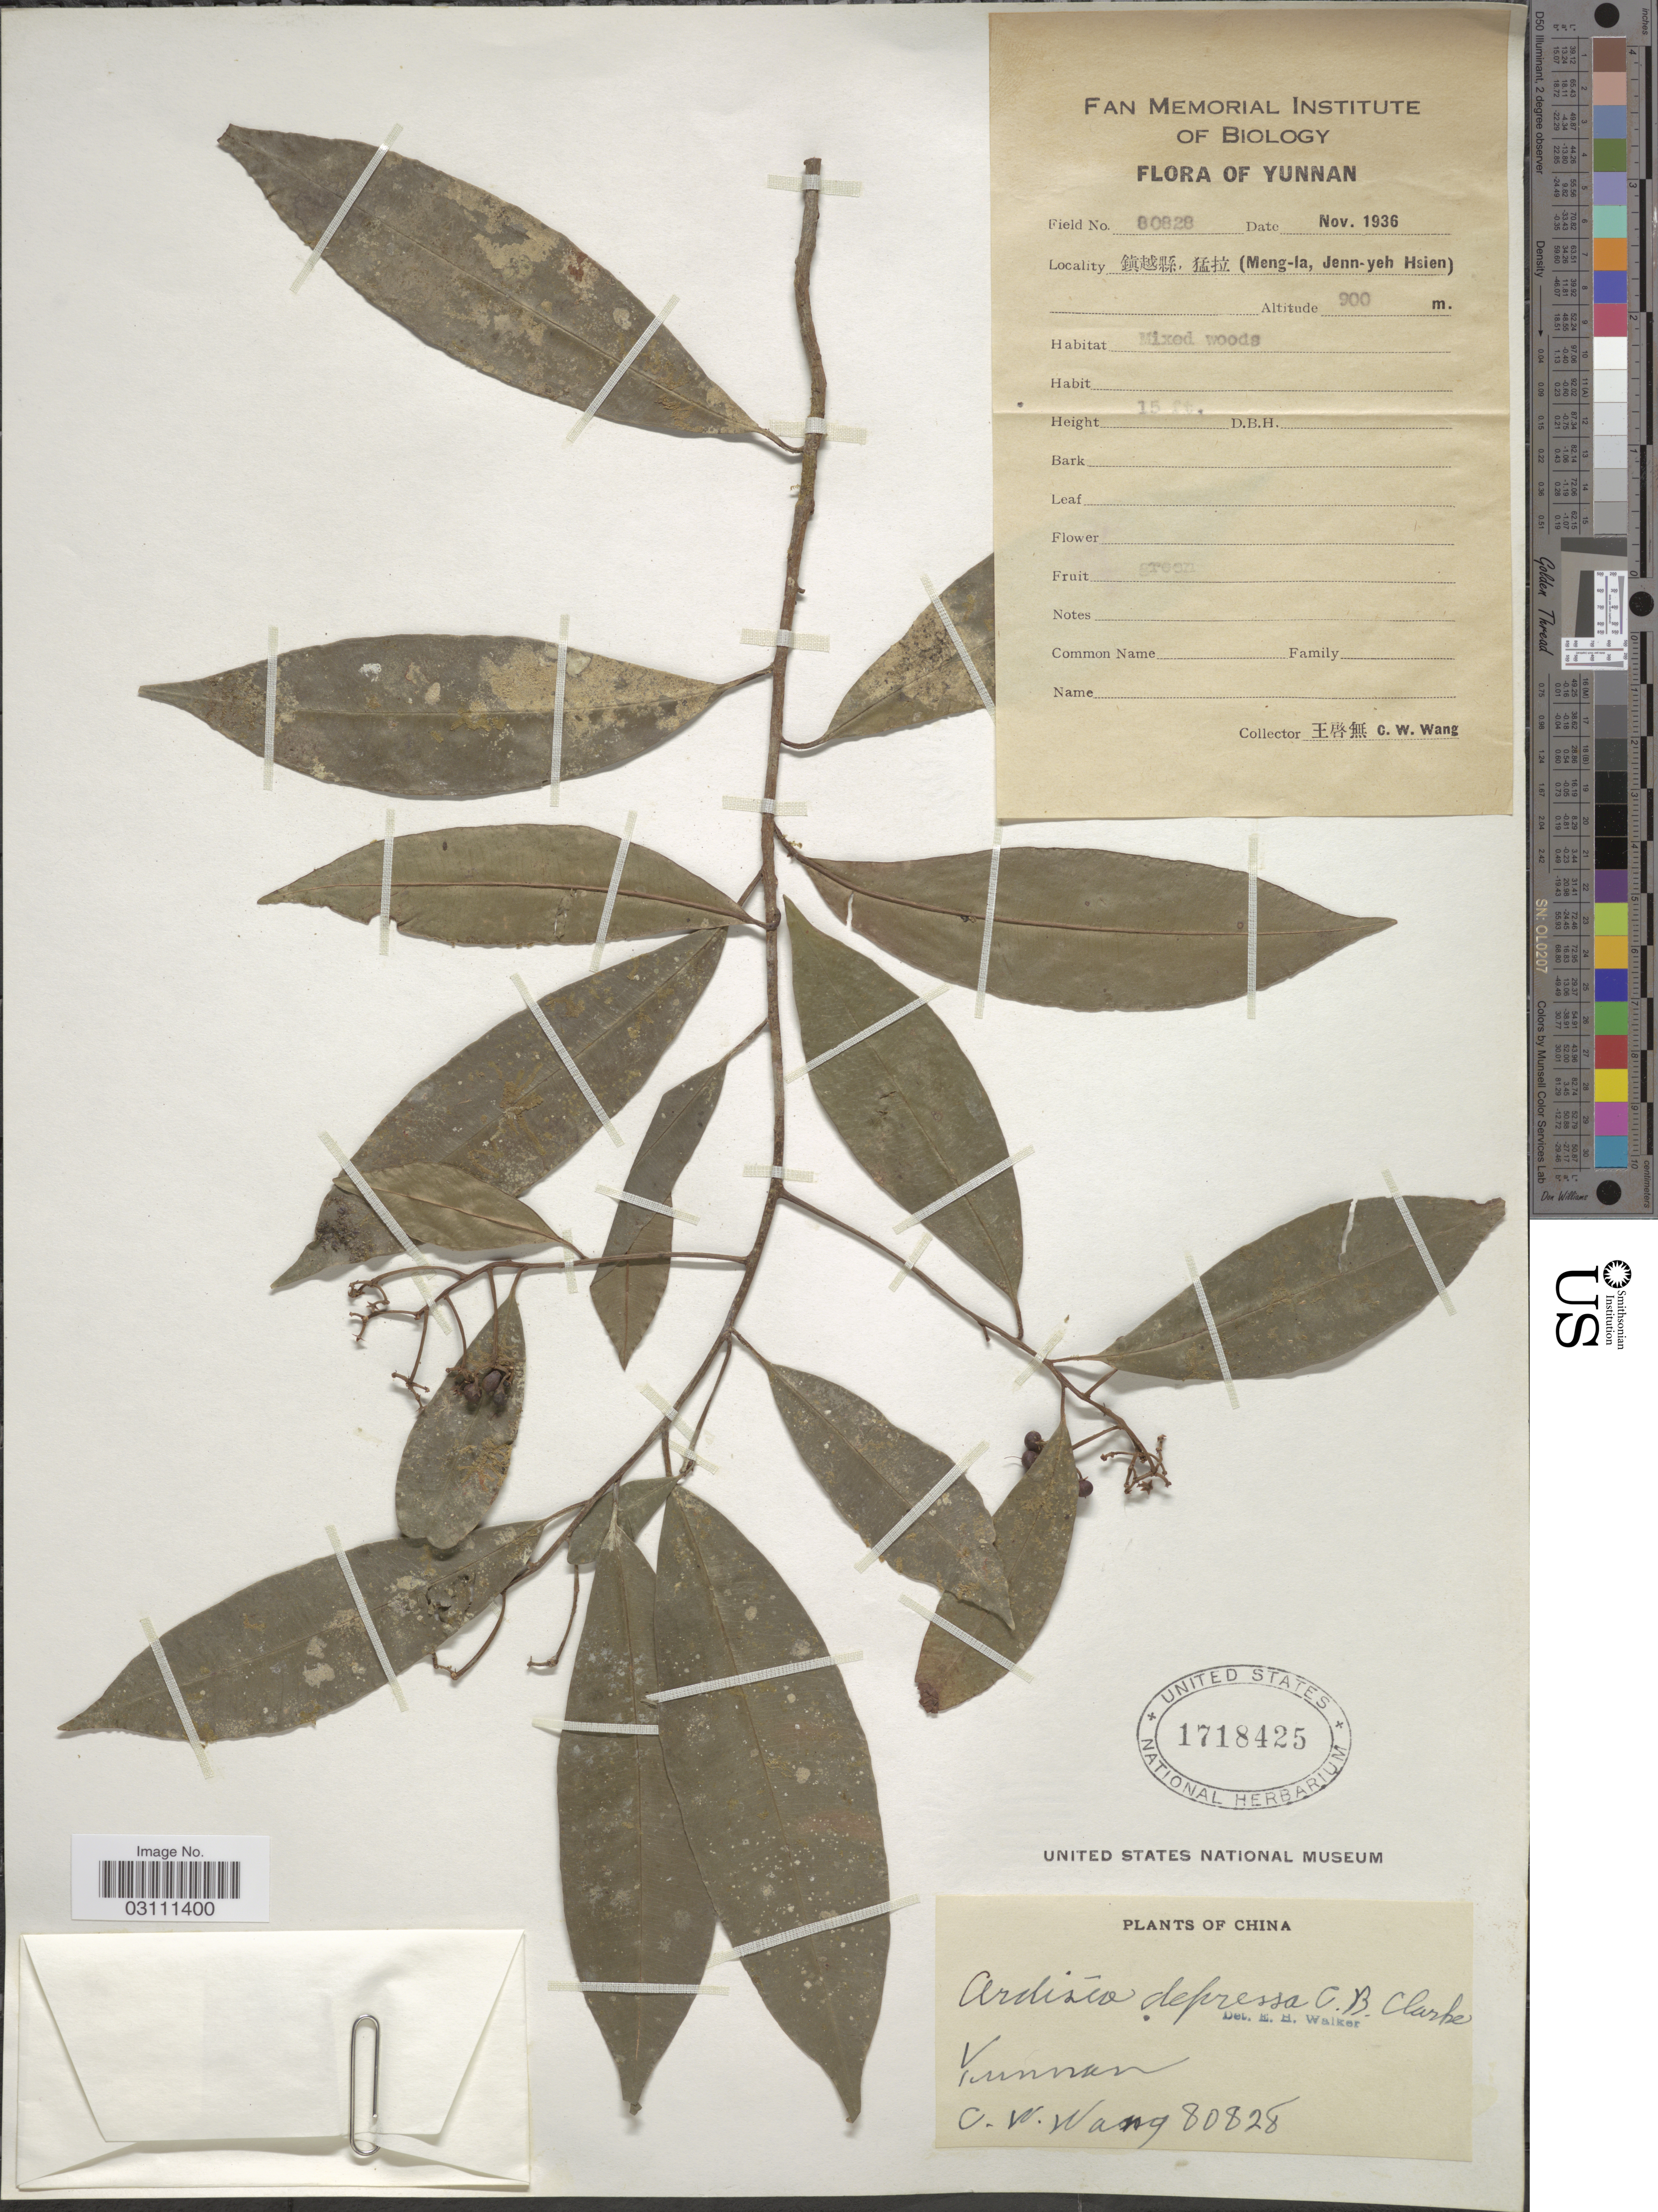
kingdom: Plantae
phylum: Tracheophyta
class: Magnoliopsida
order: Ericales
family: Primulaceae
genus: Ardisia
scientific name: Ardisia depressa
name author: C.B. Clarke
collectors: C. W. Wang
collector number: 80828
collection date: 1936-11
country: China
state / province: Yunnan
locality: Yunnan, (Meng-Ia,Jenn-yeh Hsien).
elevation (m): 900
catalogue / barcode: US 1718425